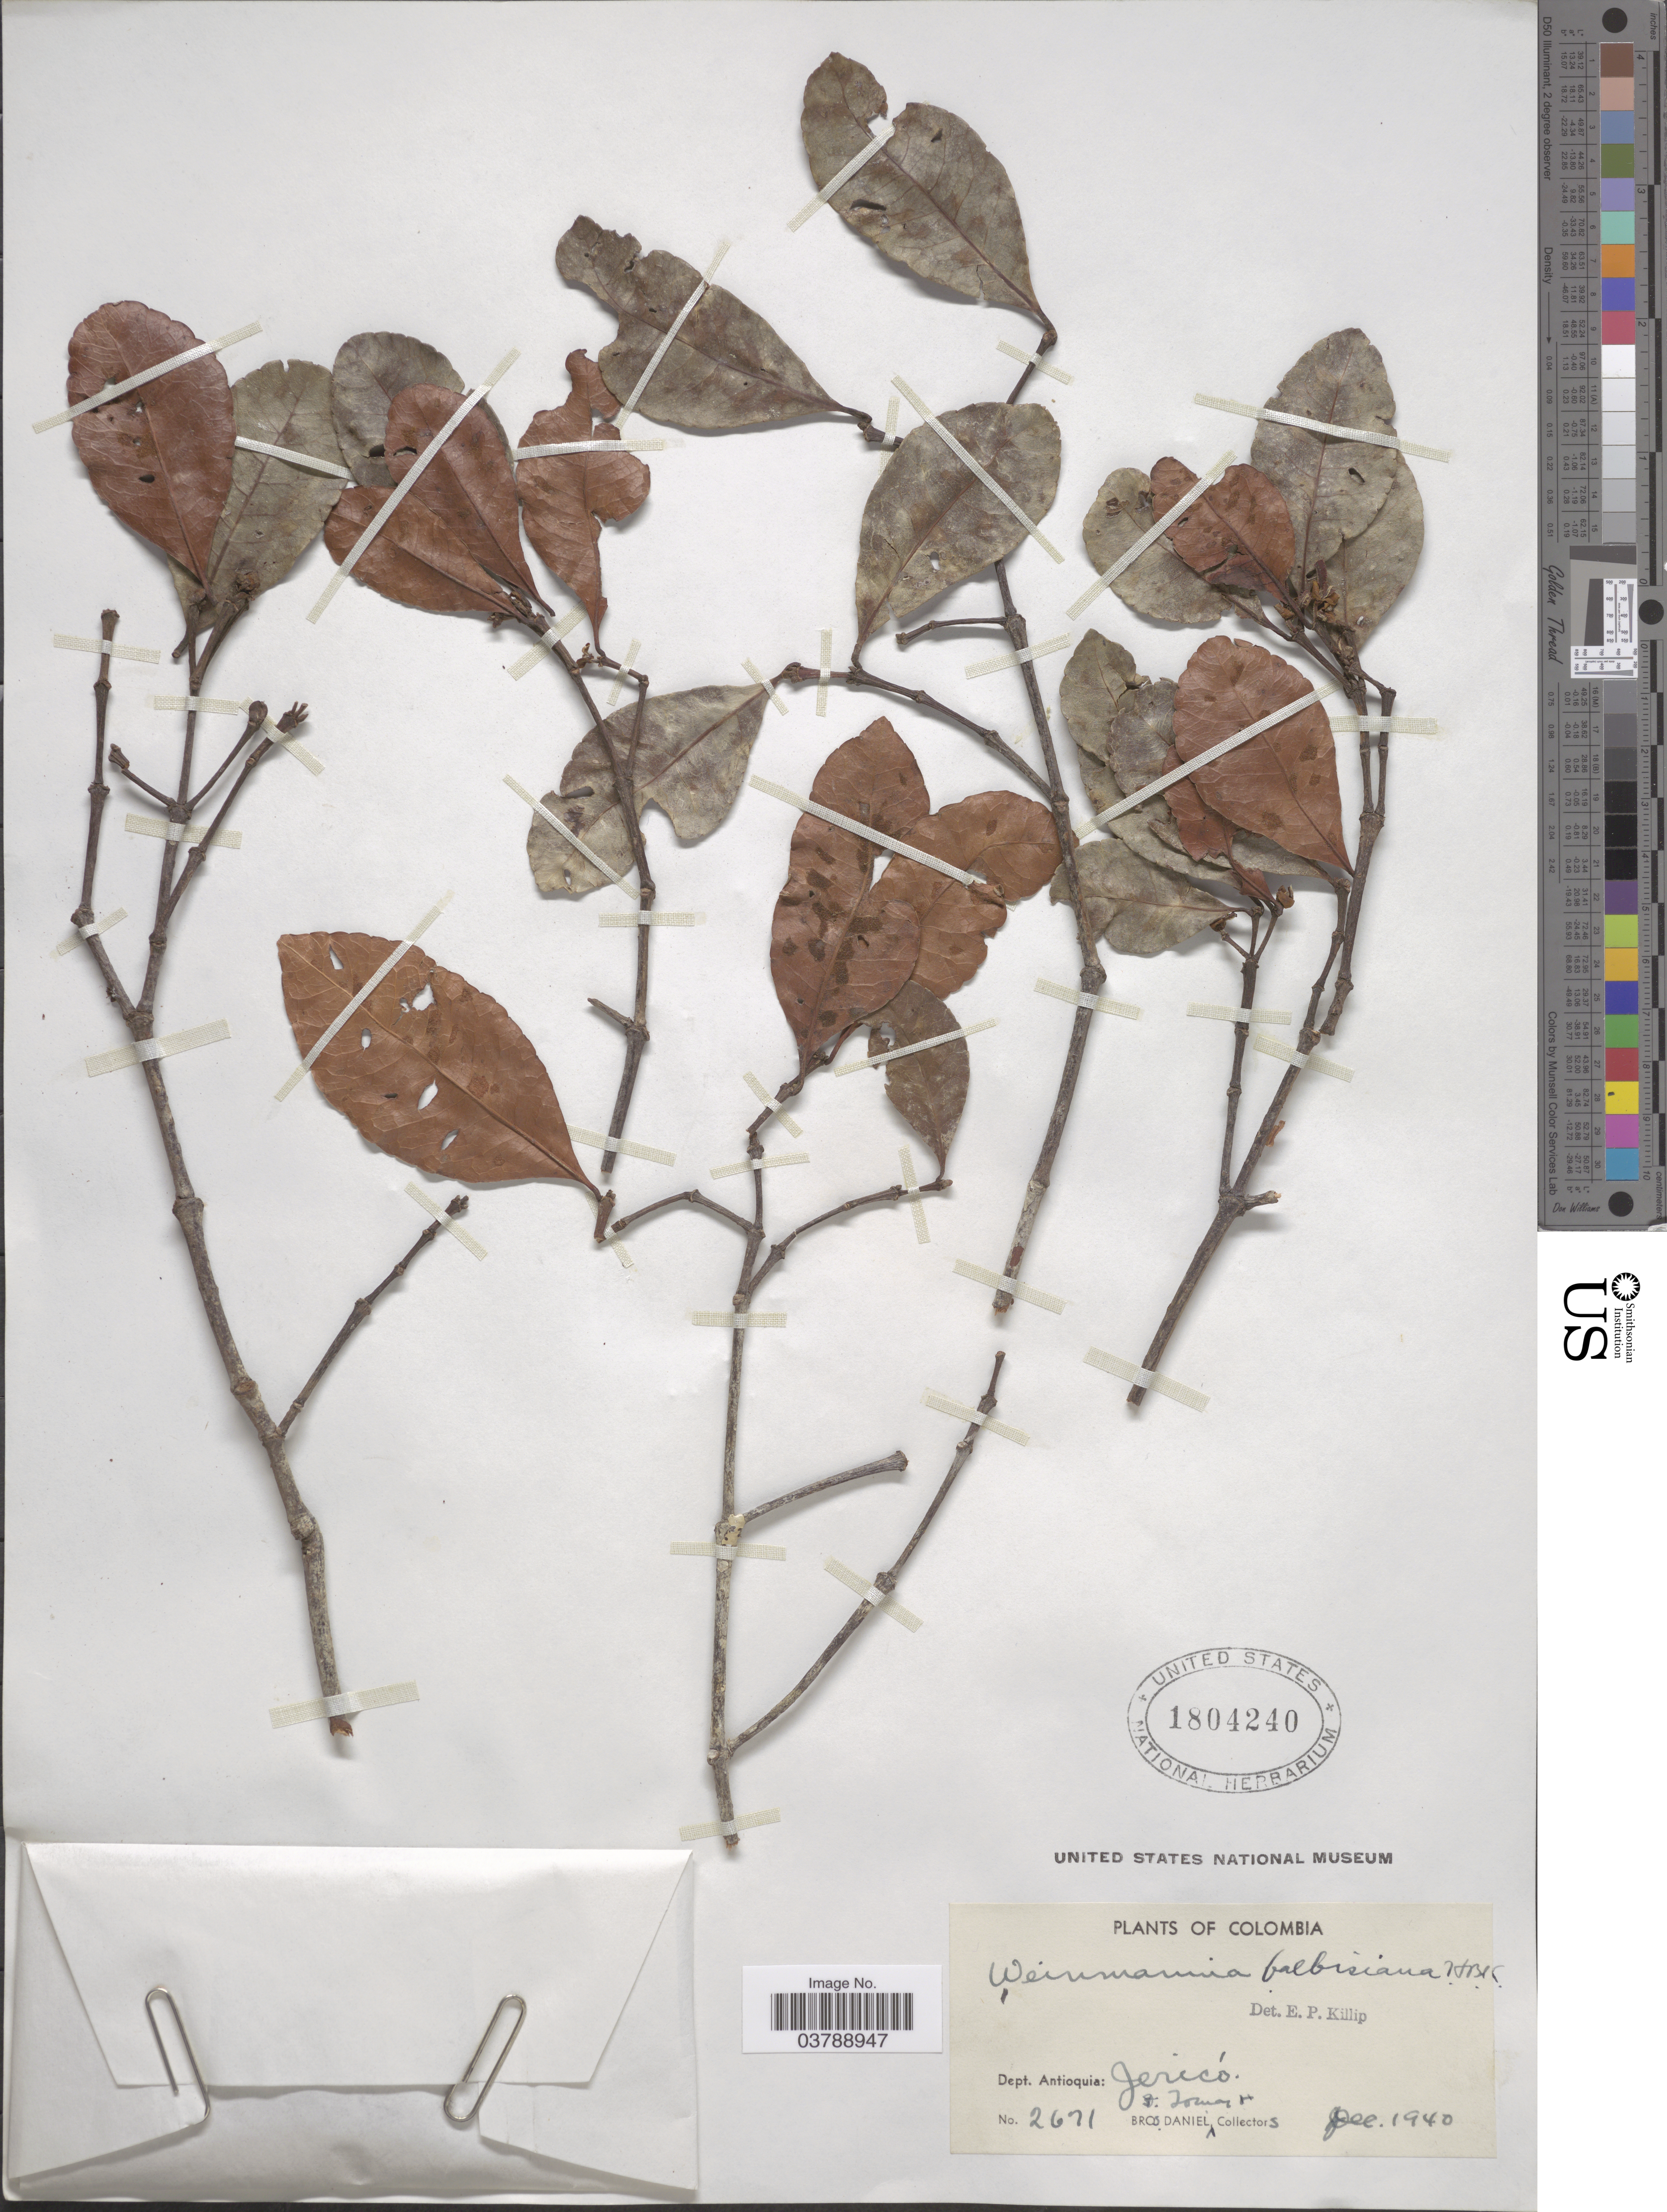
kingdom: Plantae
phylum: Tracheophyta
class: Magnoliopsida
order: Oxalidales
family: Cunoniaceae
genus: Weinmannia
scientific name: Weinmannia calothyrsa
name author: Diels in Urb.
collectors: Bro. Daniel & H. Tomas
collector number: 2671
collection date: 1940-12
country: Colombia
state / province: Antioquia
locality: Dept. Antioquia: Jericó.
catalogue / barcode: US 1804240